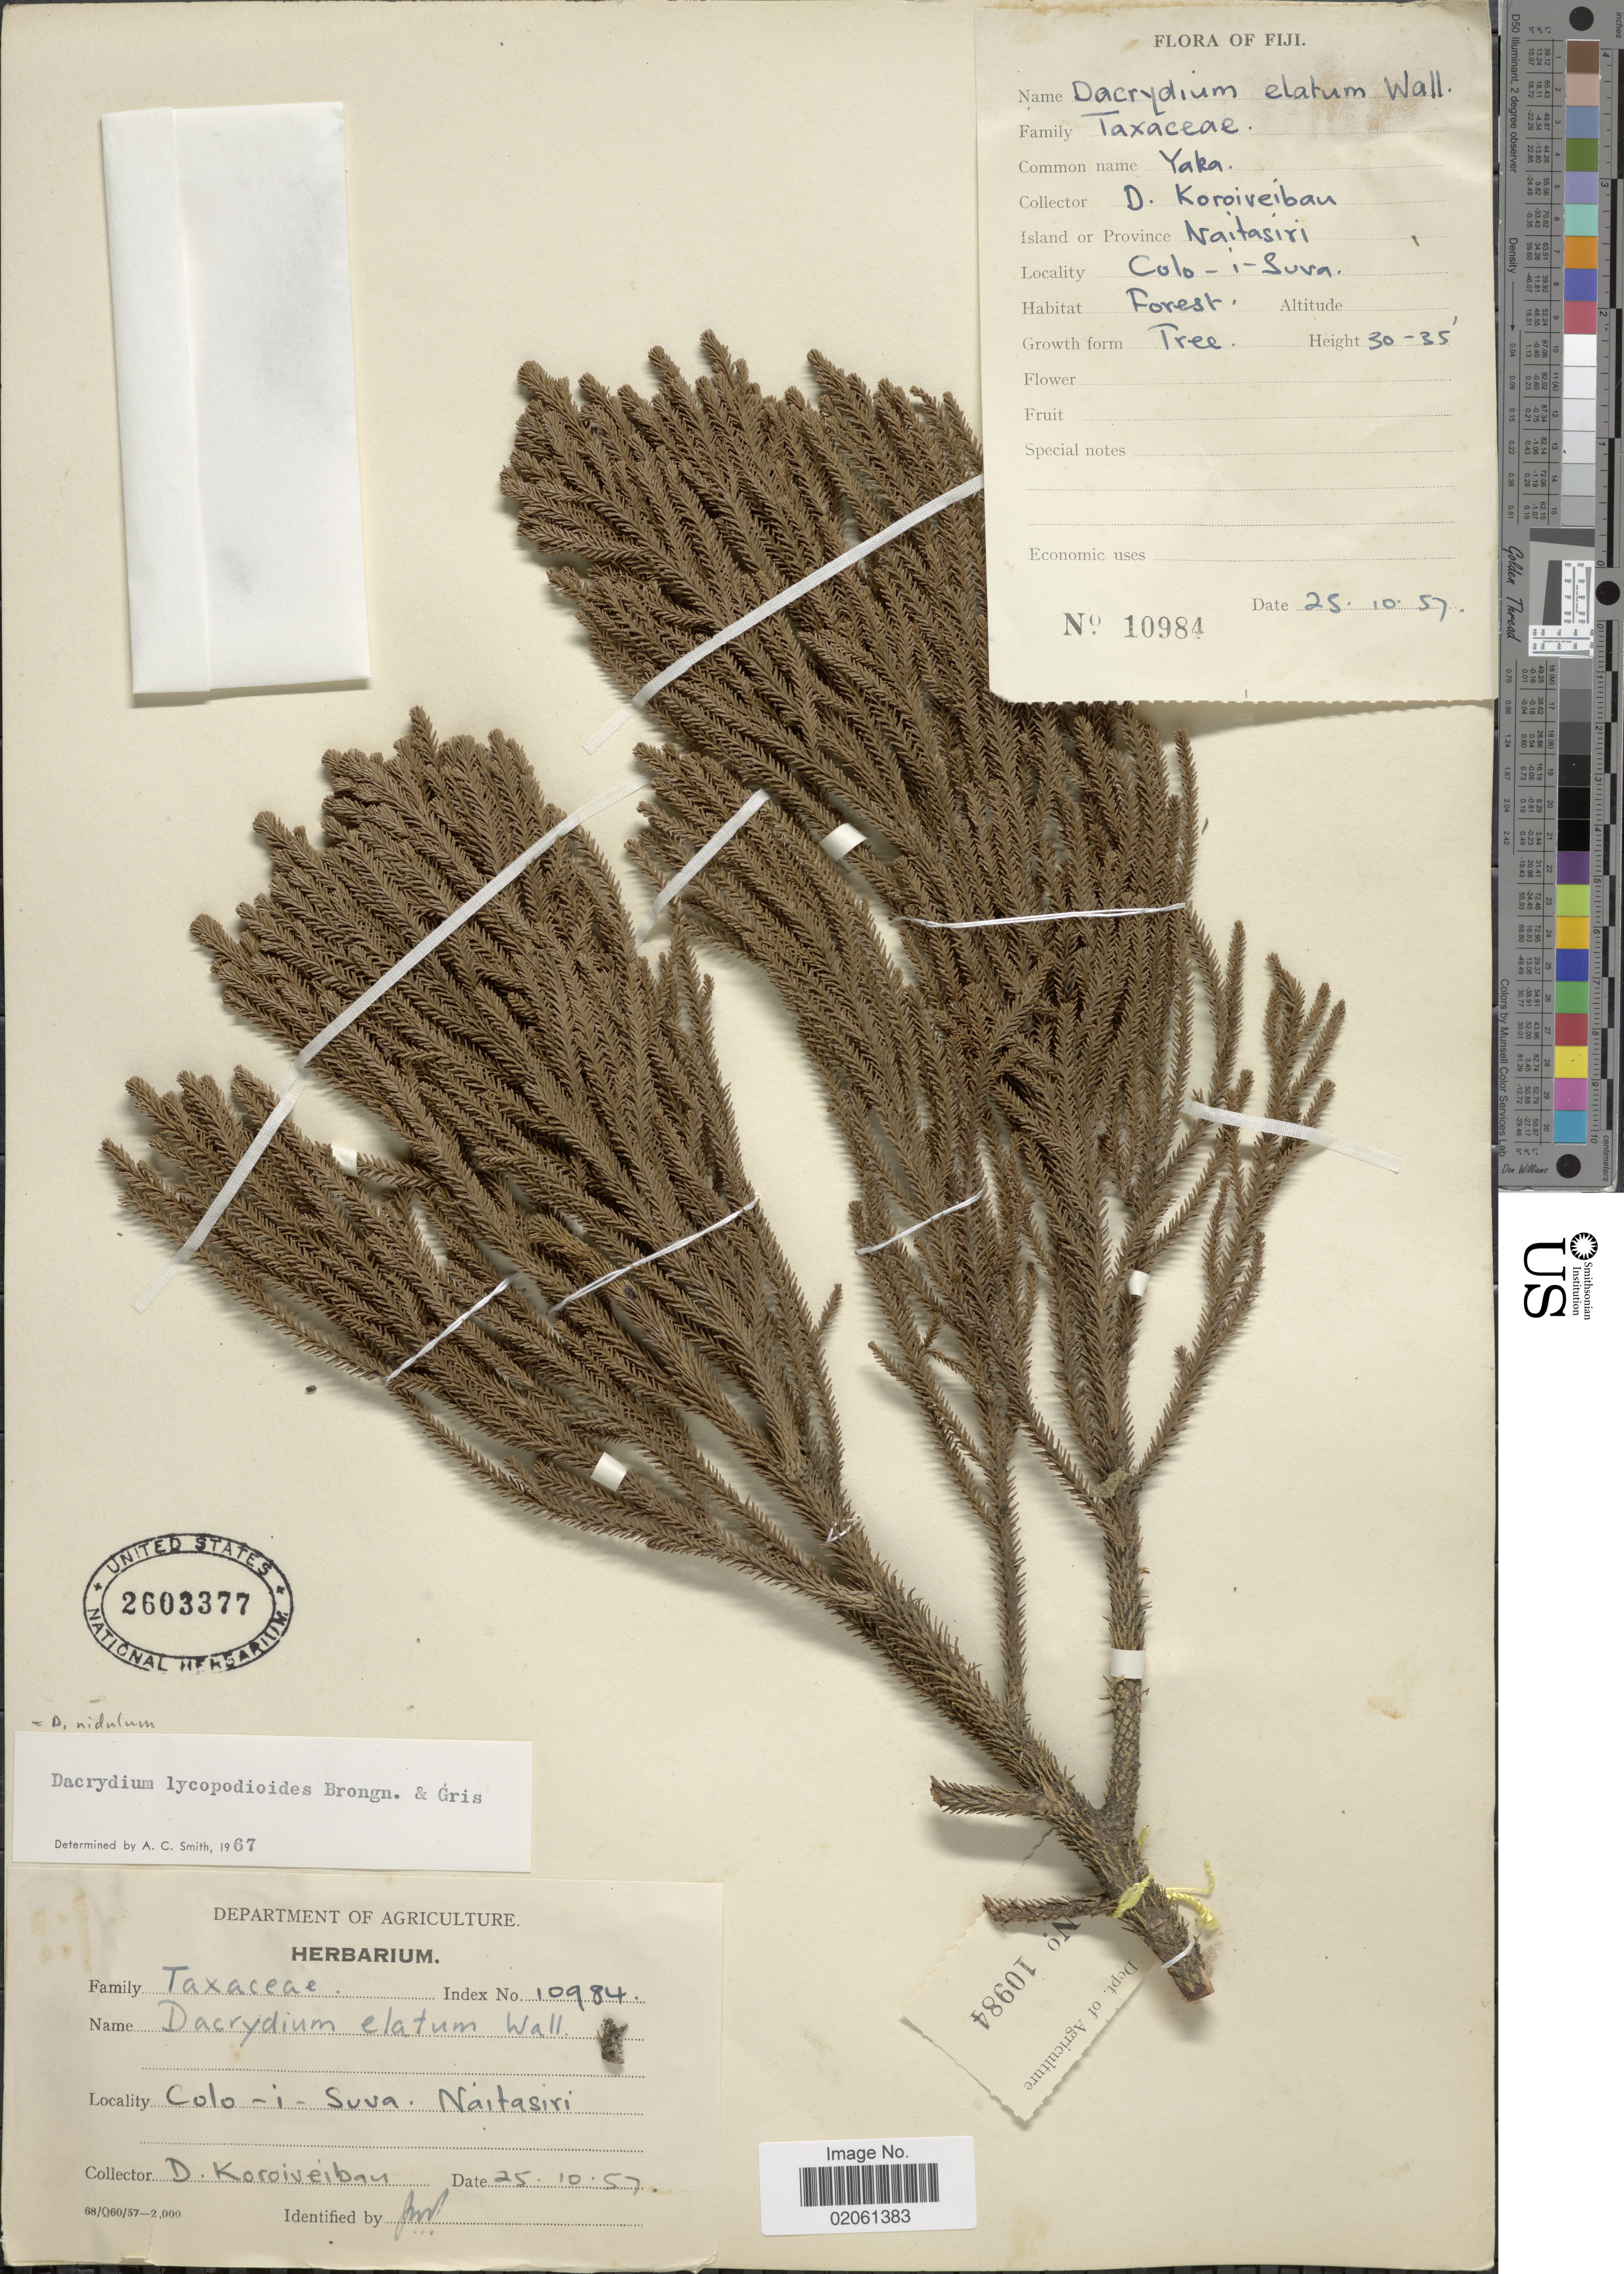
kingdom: Plantae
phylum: Tracheophyta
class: Pinopsida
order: Pinales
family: Podocarpaceae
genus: Dacrydium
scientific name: Dacrydium nidulum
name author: de Laub.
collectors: D. Koroiveibau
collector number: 10984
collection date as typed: Transcribed d/m/y: 25/10/57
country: Fiji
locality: Naitasiri. Colo-i-Suva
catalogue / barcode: US 2603377